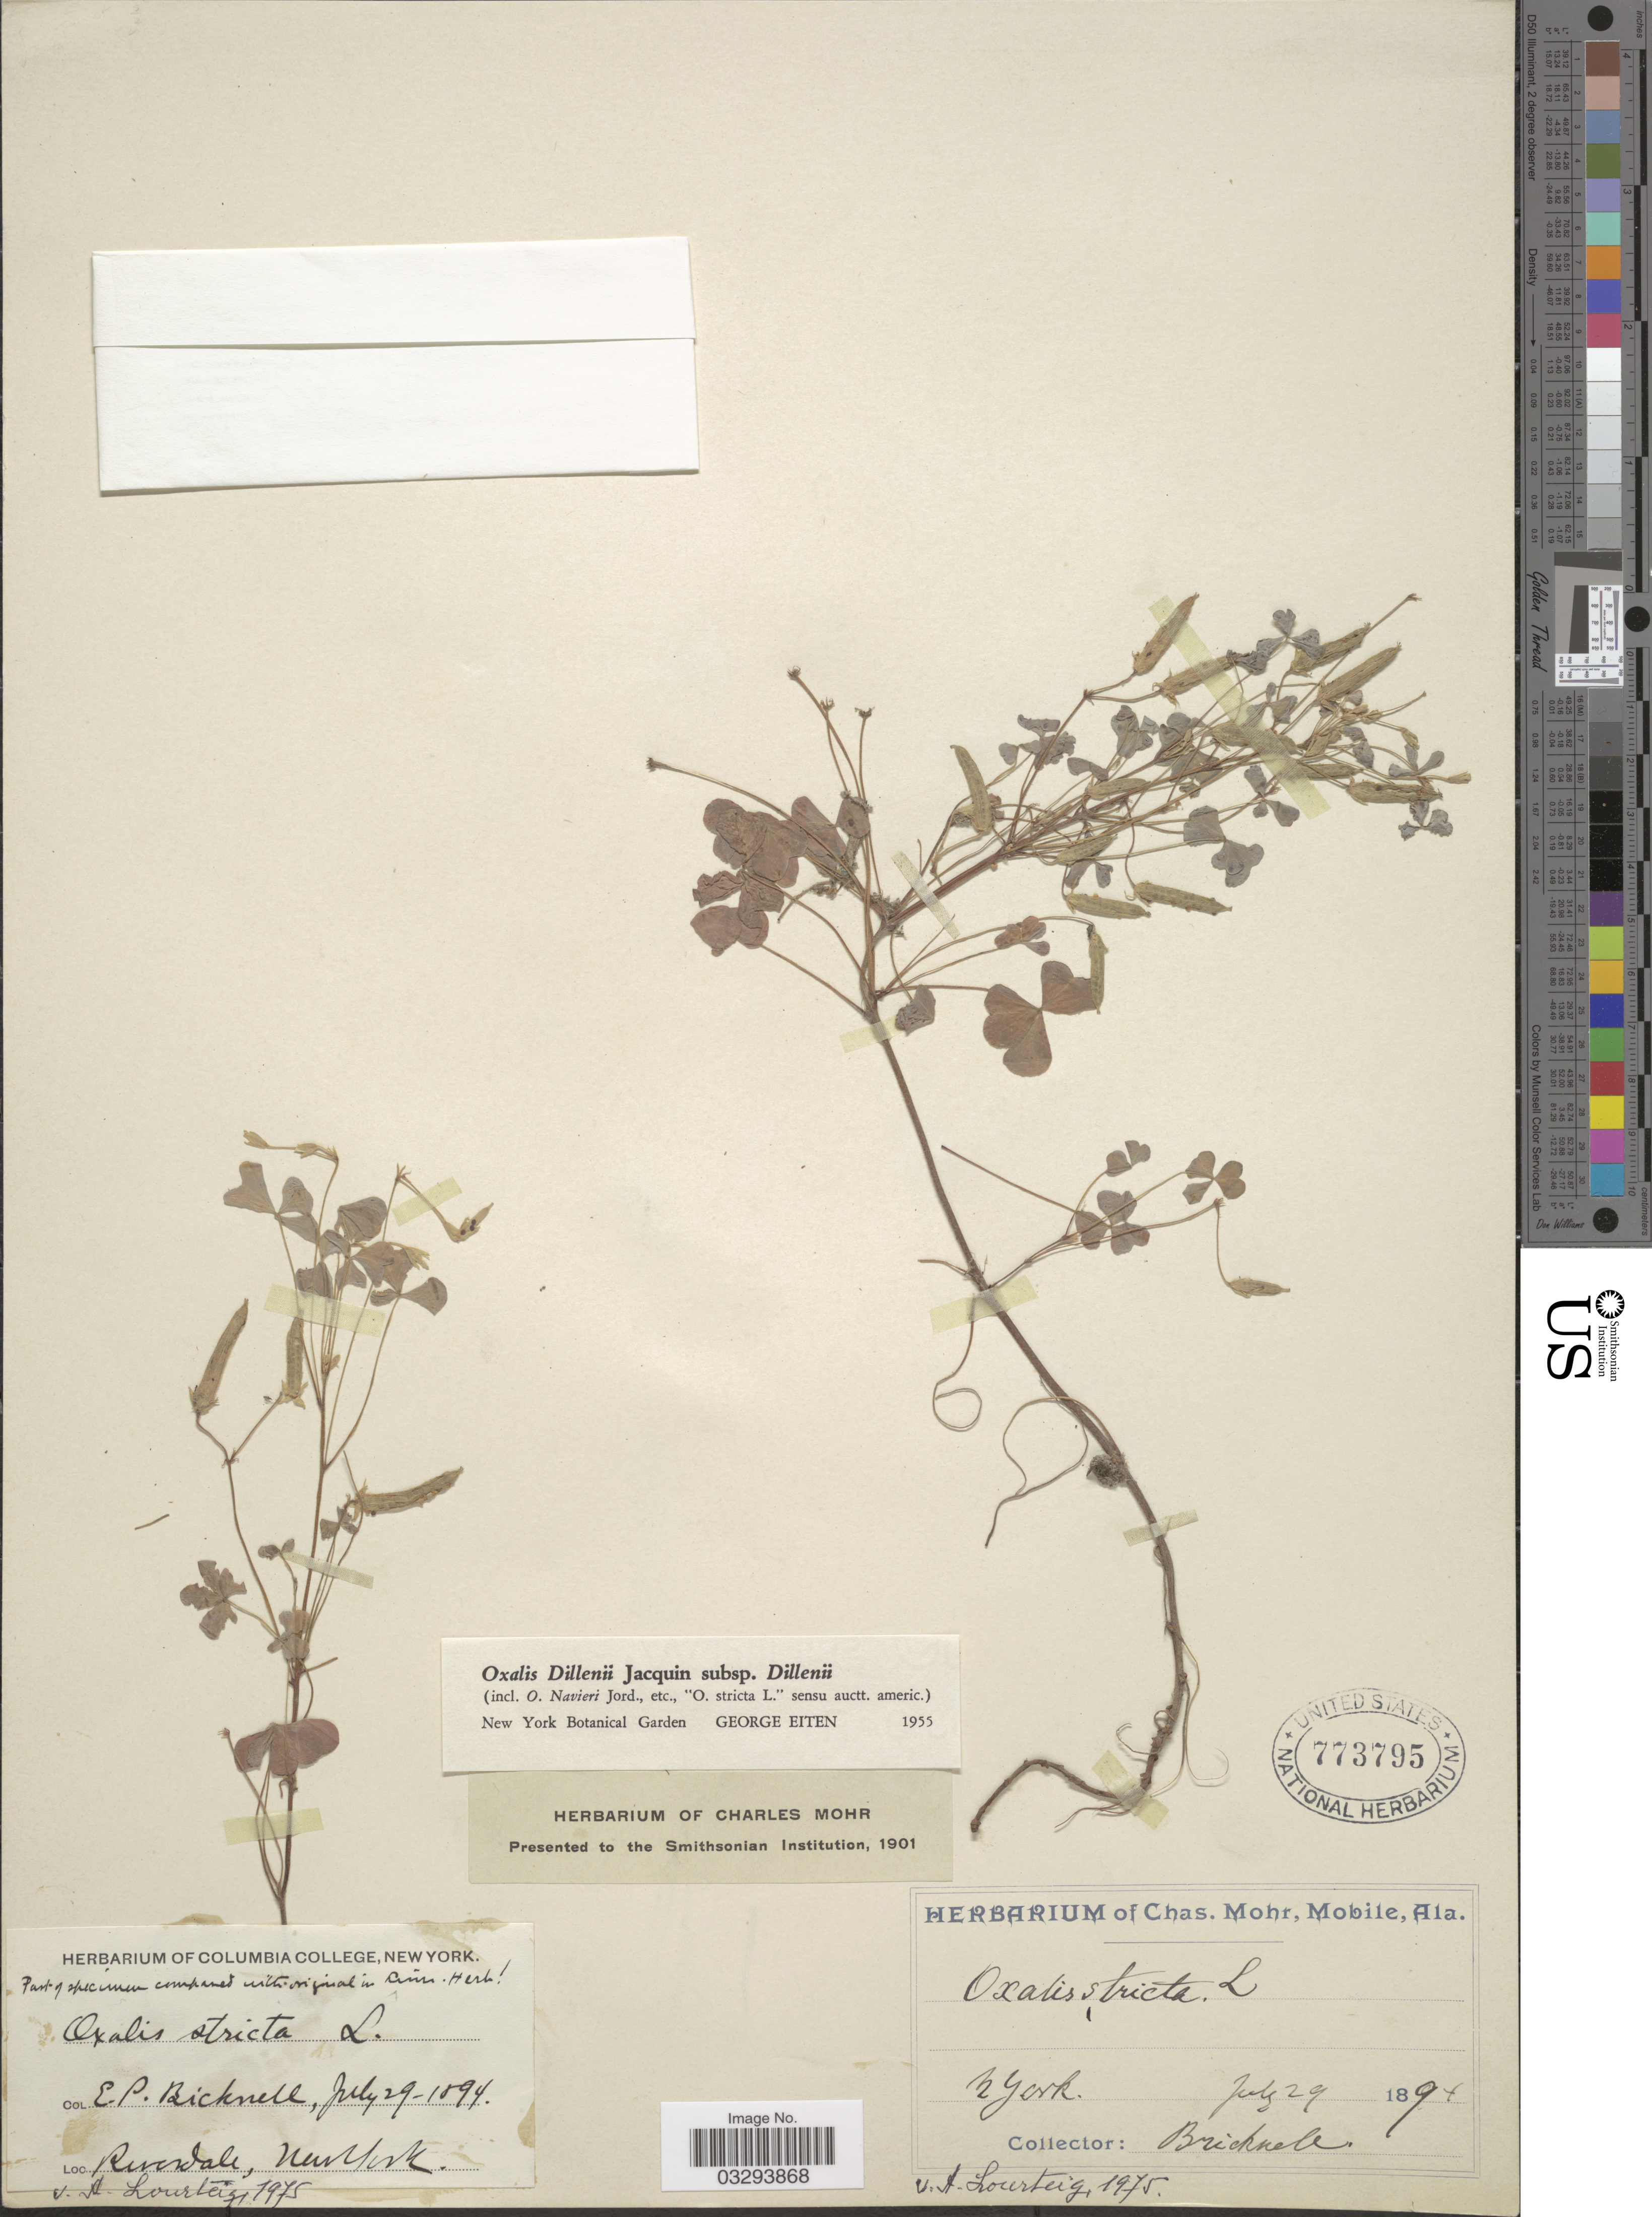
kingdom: Plantae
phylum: Tracheophyta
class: Magnoliopsida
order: Oxalidales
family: Oxalidaceae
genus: Oxalis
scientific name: Oxalis stricta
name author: L.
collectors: E. P. Bicknell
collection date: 1894-07-29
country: United States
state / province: New York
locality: Rosedale, New York.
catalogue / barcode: US 773795